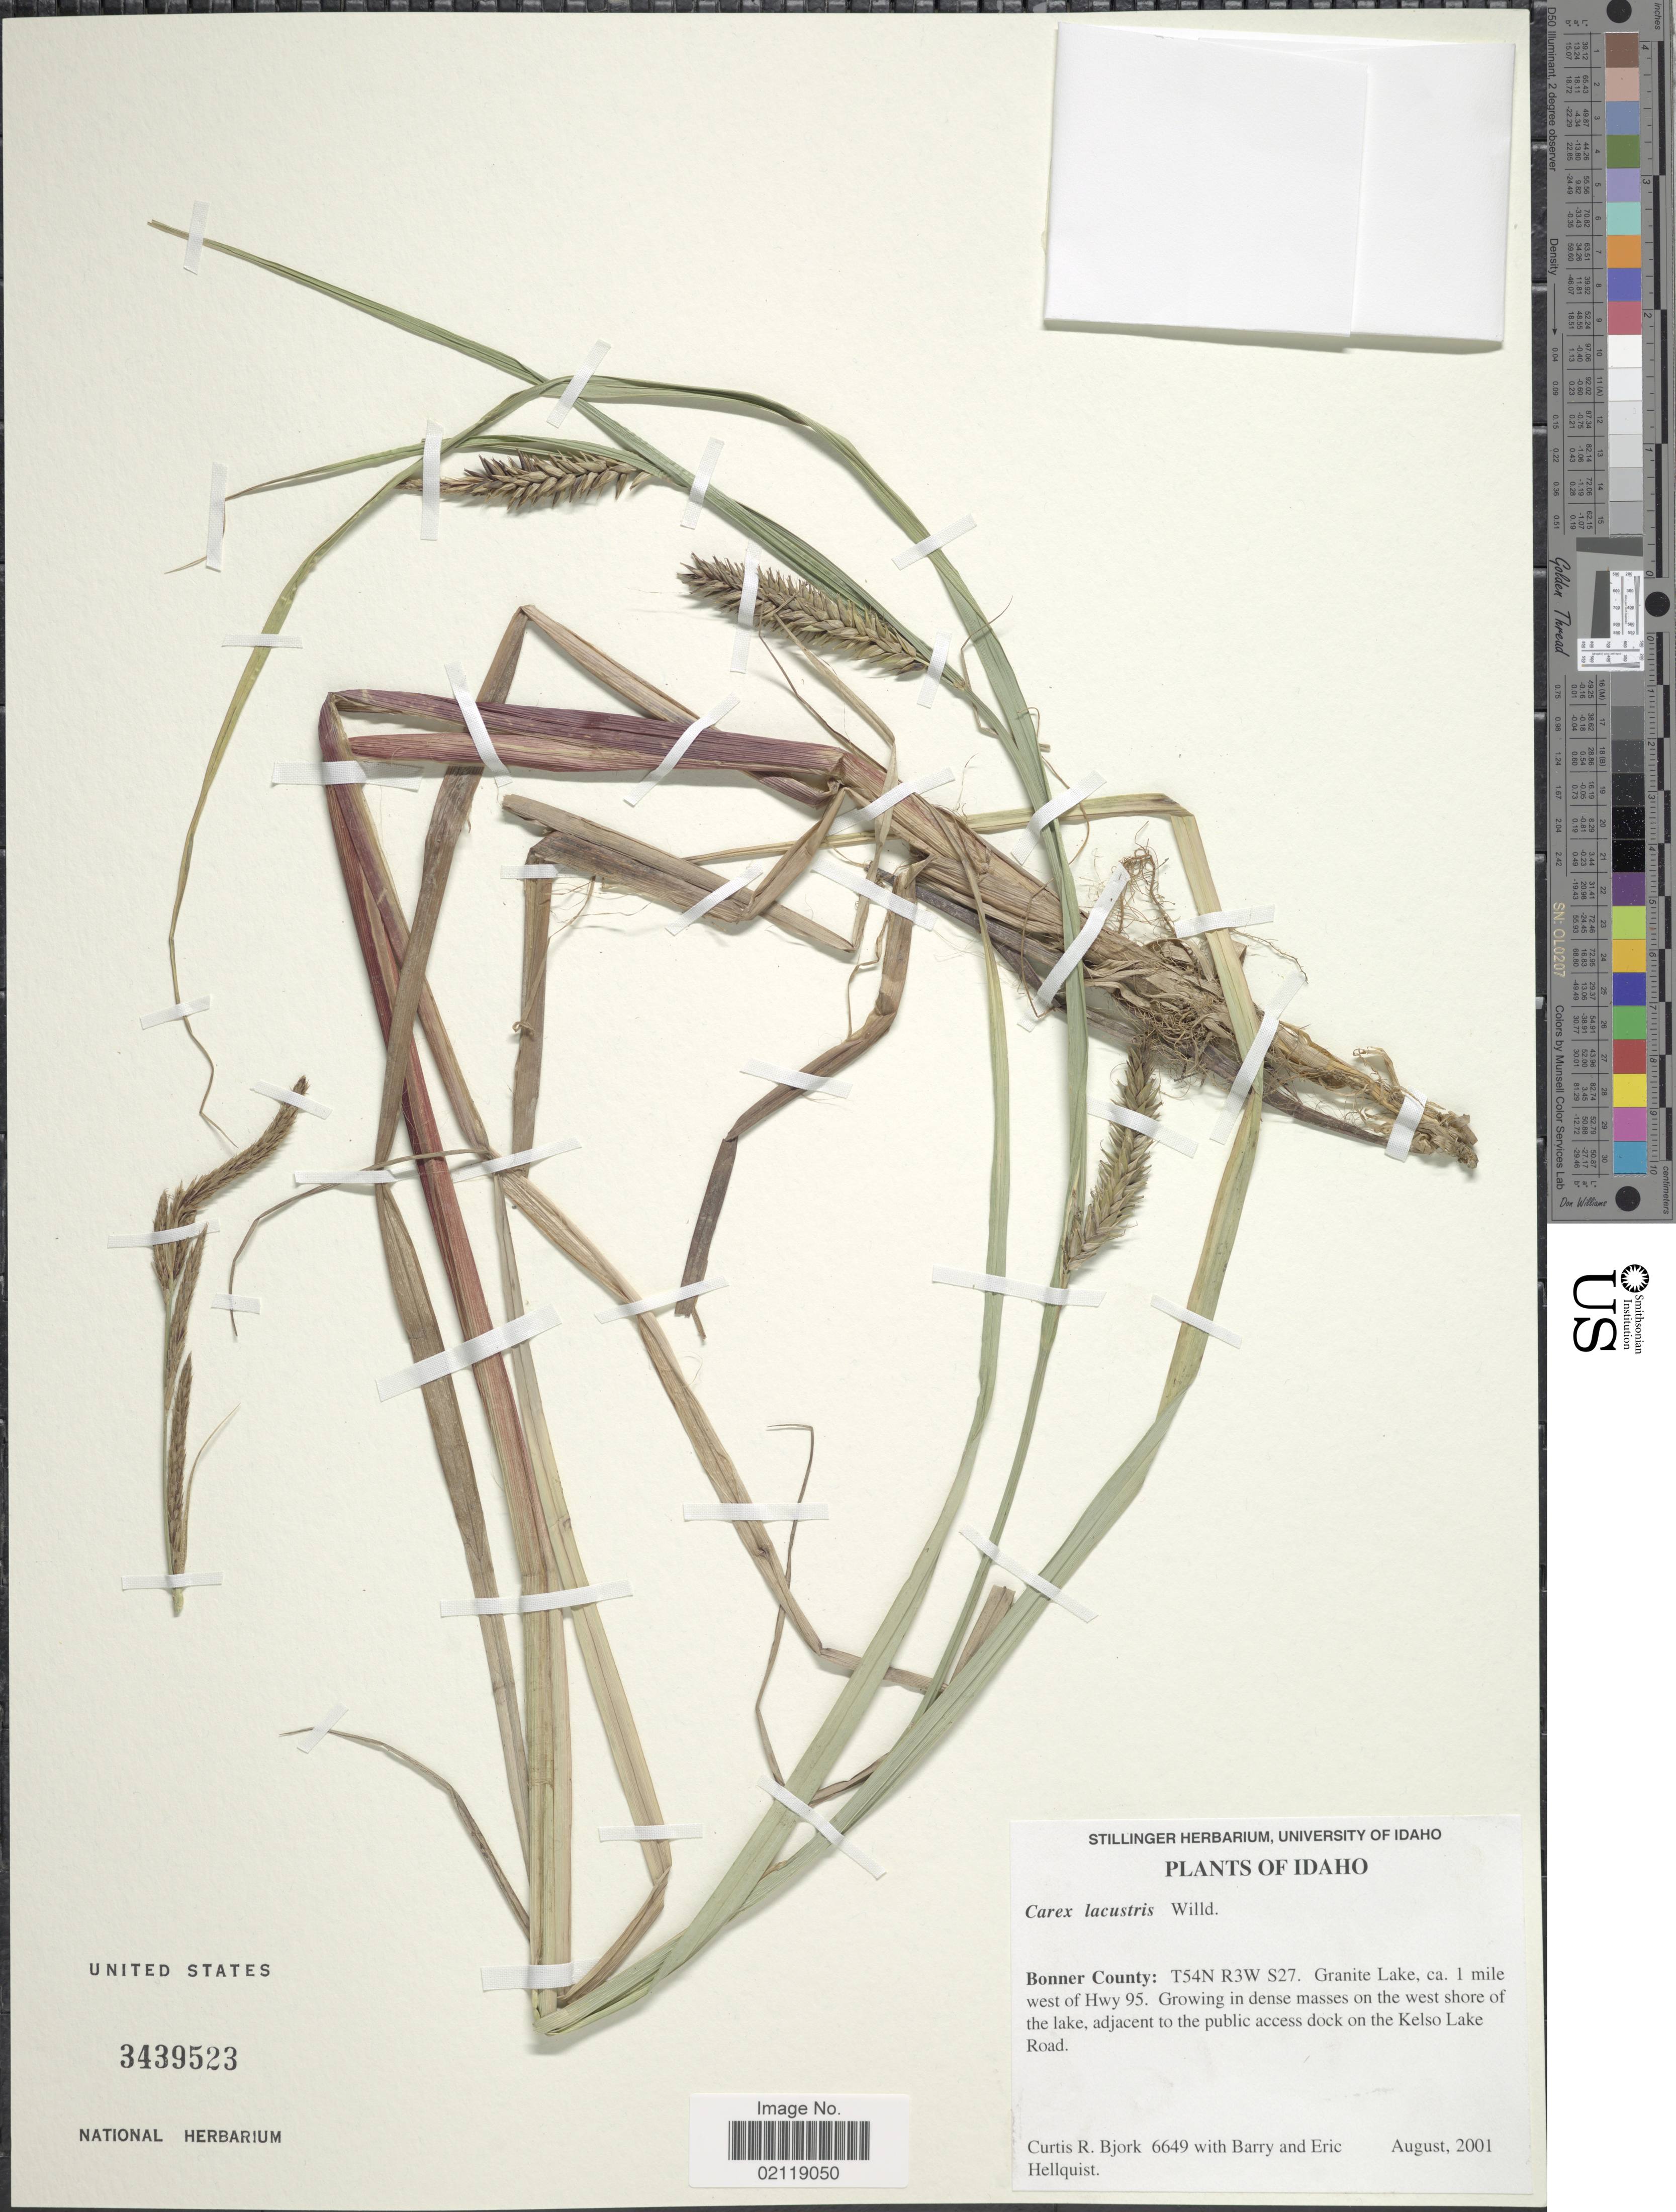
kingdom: Plantae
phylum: Tracheophyta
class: Liliopsida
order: Poales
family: Cyperaceae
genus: Carex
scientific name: Carex lacustris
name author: Willd.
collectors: C. Bjork, B. Hellquist & E. Hellquist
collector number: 6649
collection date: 2001-08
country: United States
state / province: Idaho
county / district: Bonner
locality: Bonner County: T54N R3W S27. Granite Lake, ca. 1 mile west iof Hwy 95. Growing on dense masses on the west shore of the lake, adjacent to the public access dock on the Kelso Lake Road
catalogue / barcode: US 3439523